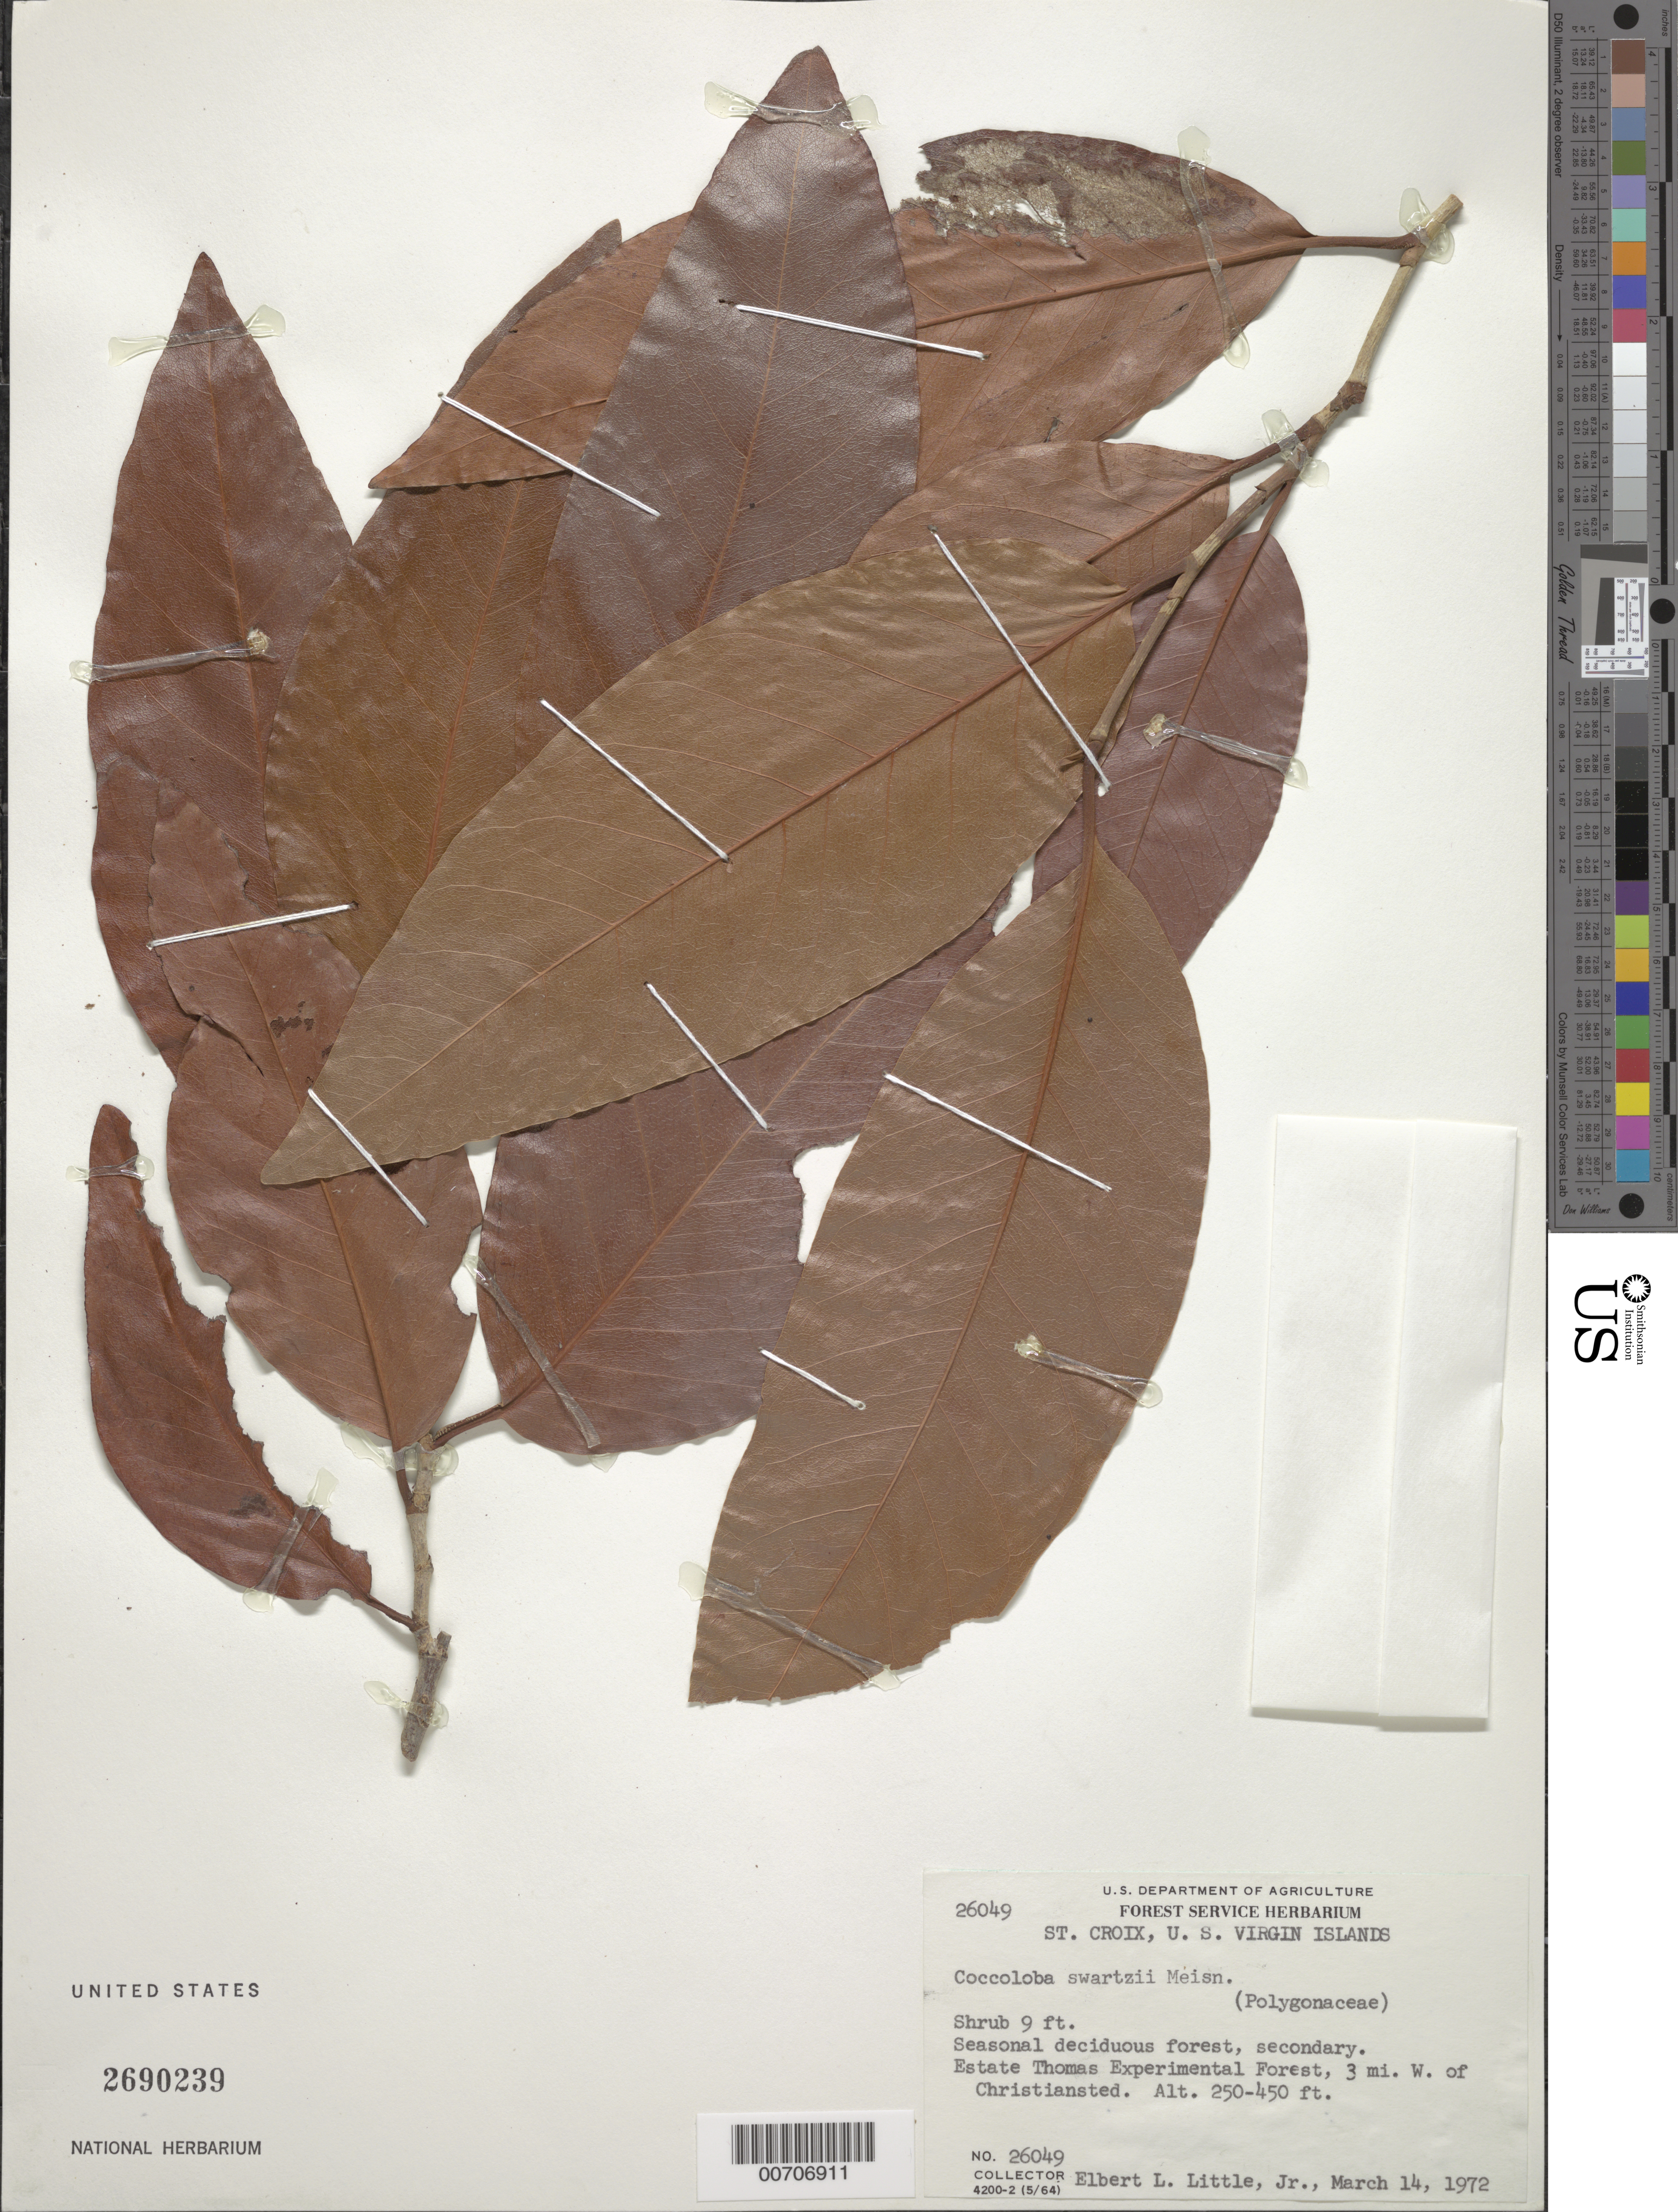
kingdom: Plantae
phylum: Tracheophyta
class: Magnoliopsida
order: Caryophyllales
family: Polygonaceae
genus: Coccoloba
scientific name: Coccoloba swartzii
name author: Meisn.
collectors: E. L. Little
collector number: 26049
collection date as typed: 14 Mar 1972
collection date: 1972-03-14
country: U.S. Virgin Islands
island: St. Croix Island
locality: Estate Thomas Exp. Forest, 3 mi W of Christainsted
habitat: Seasonal deciduous forest, secondary.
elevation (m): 76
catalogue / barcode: US 2690239